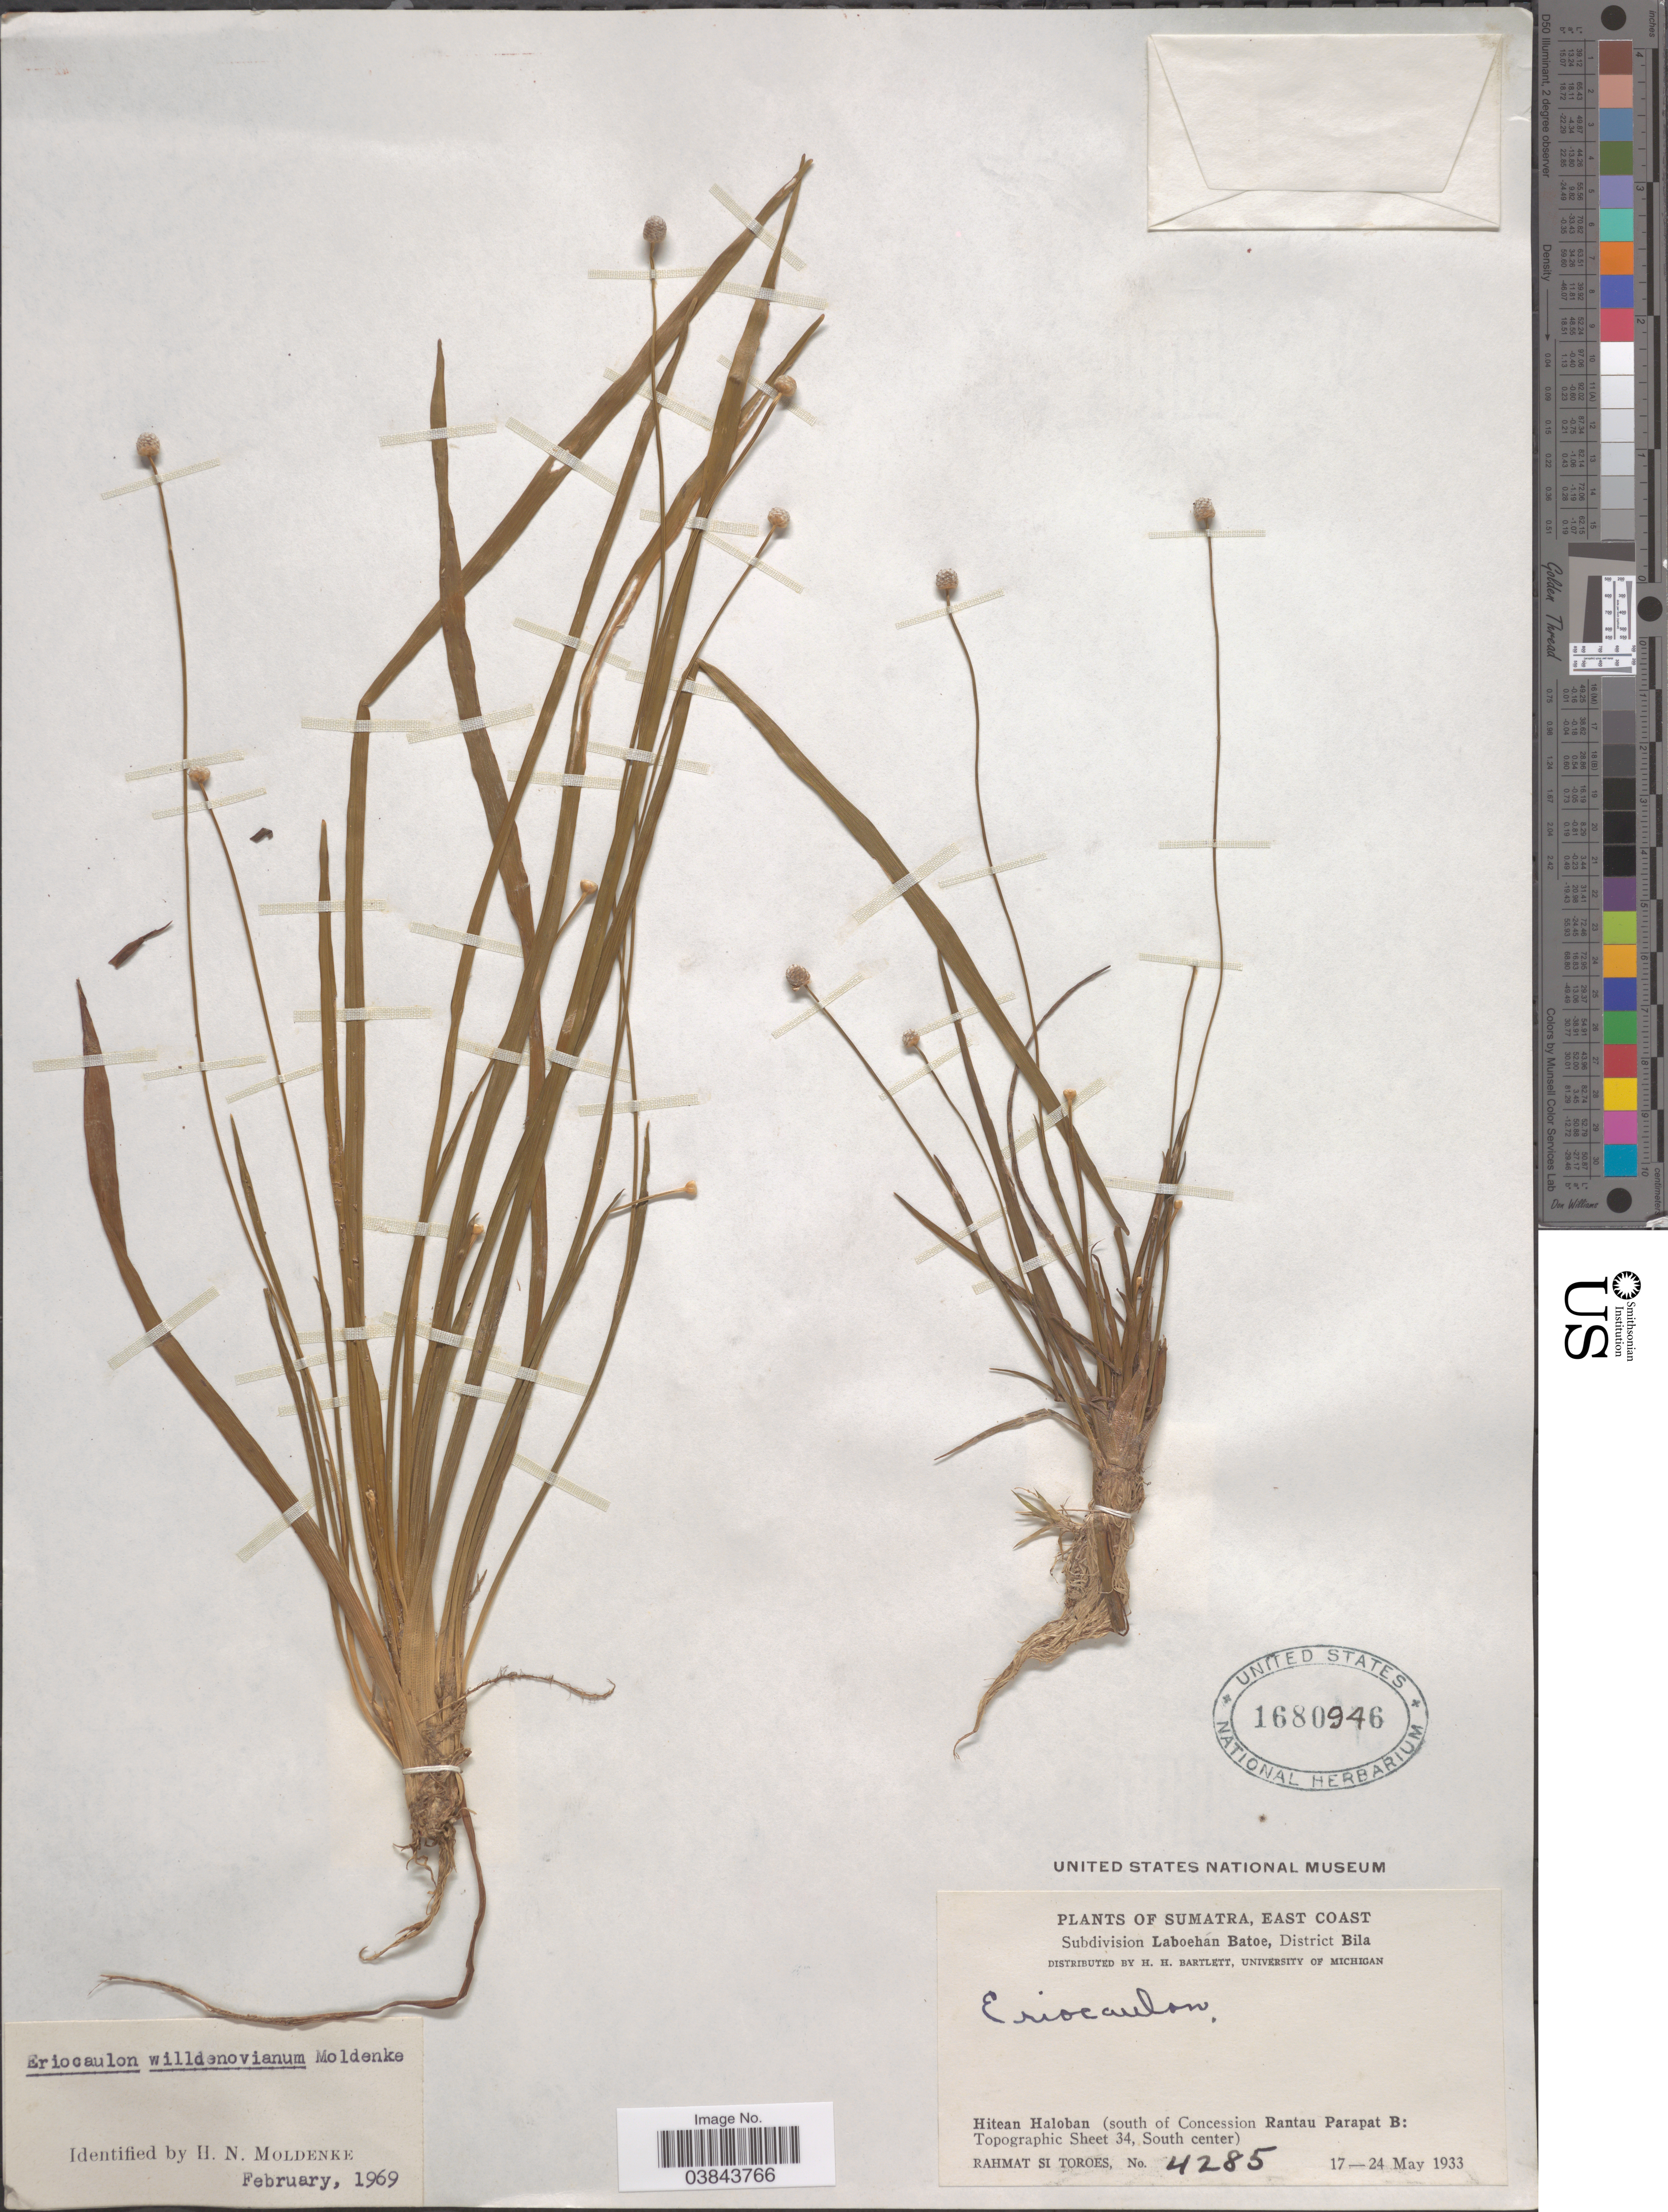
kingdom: Plantae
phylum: Tracheophyta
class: Liliopsida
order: Poales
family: Eriocaulaceae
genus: Eriocaulon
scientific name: Eriocaulon willdenovianum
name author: Moldenke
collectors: Rahmat Si Boeea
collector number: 4285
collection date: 1933-05-17/1933-05-24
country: Indonesia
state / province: Sumatra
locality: East Coast. Subdivision Laboehan Batoe, District Bila. Hitean Haloban (south of Concession Rantau Parapat B: Topographic Sheet 34, South center).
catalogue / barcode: US 1680946